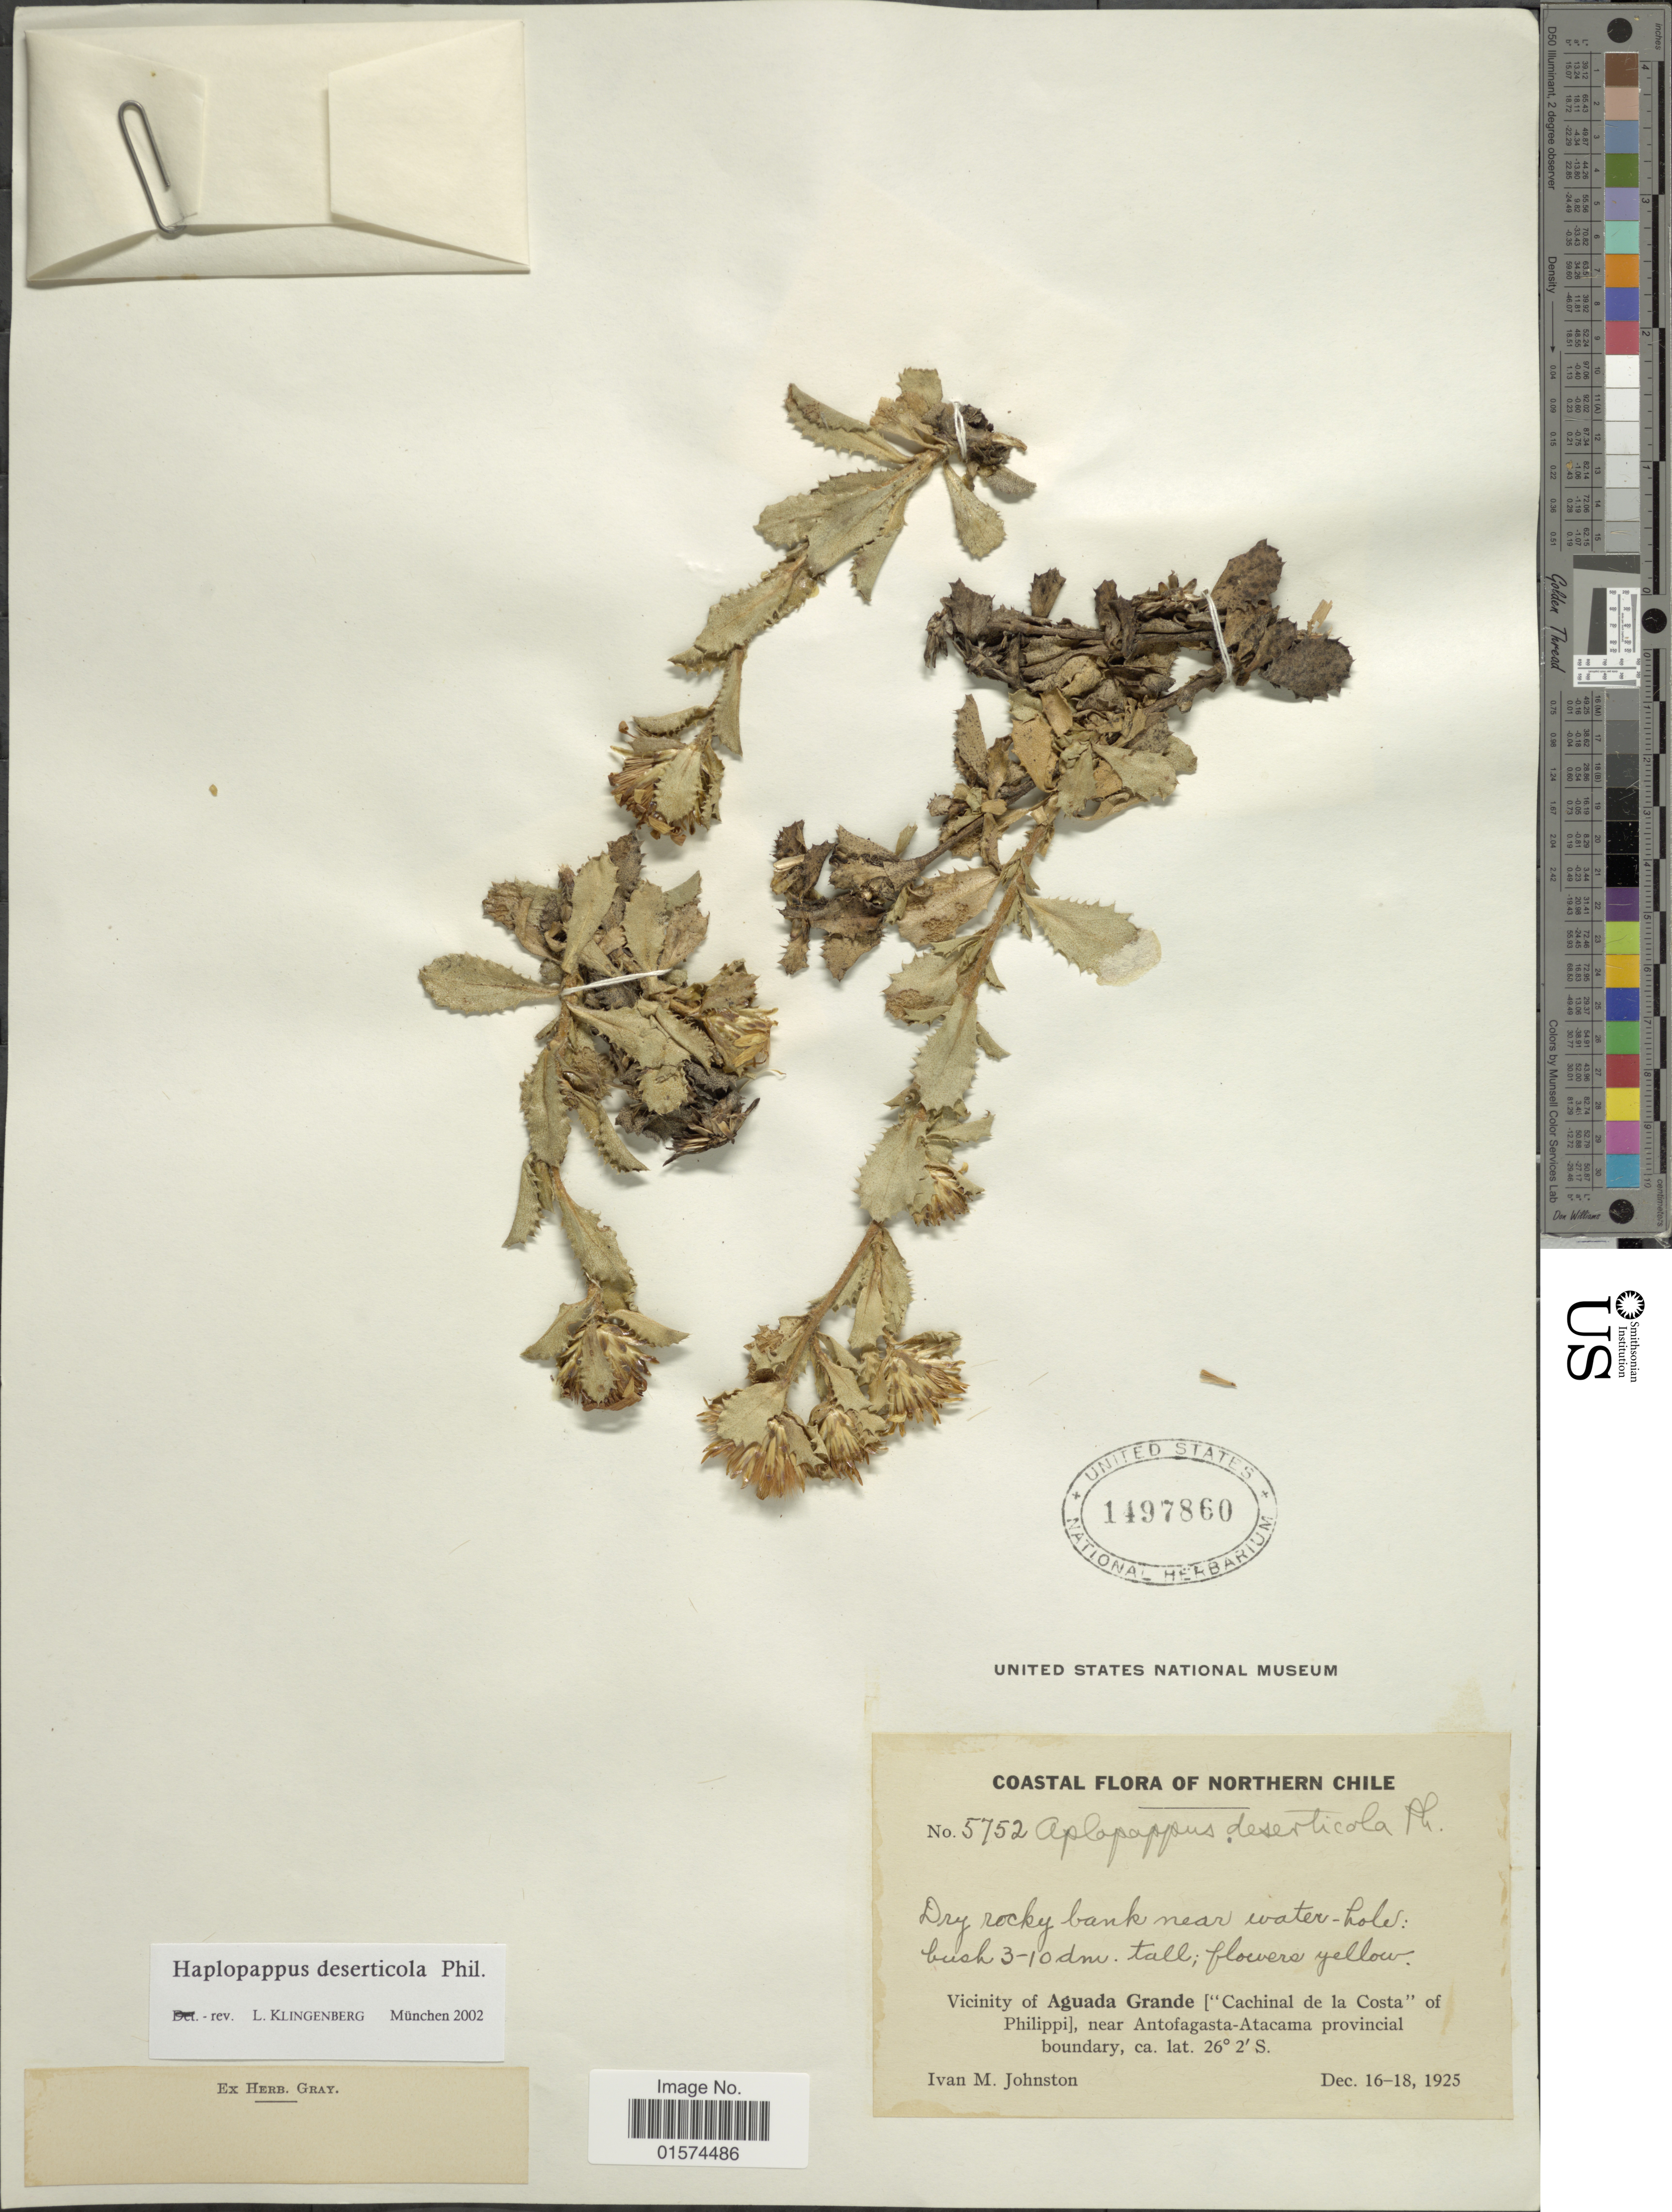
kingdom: Plantae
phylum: Tracheophyta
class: Magnoliopsida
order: Asterales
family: Asteraceae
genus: Haplopappus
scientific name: Haplopappus deserticolus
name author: Phil.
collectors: I.M. Johnston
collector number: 5752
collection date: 1925-12-16/1925-12-18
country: Chile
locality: Coastal Flora of Northern Chile, Vicinity of Aguada Grande ["Cachinal de la Costa" of Philippi], near Antofagasta-Atacama provincial boundary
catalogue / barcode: US 1497860